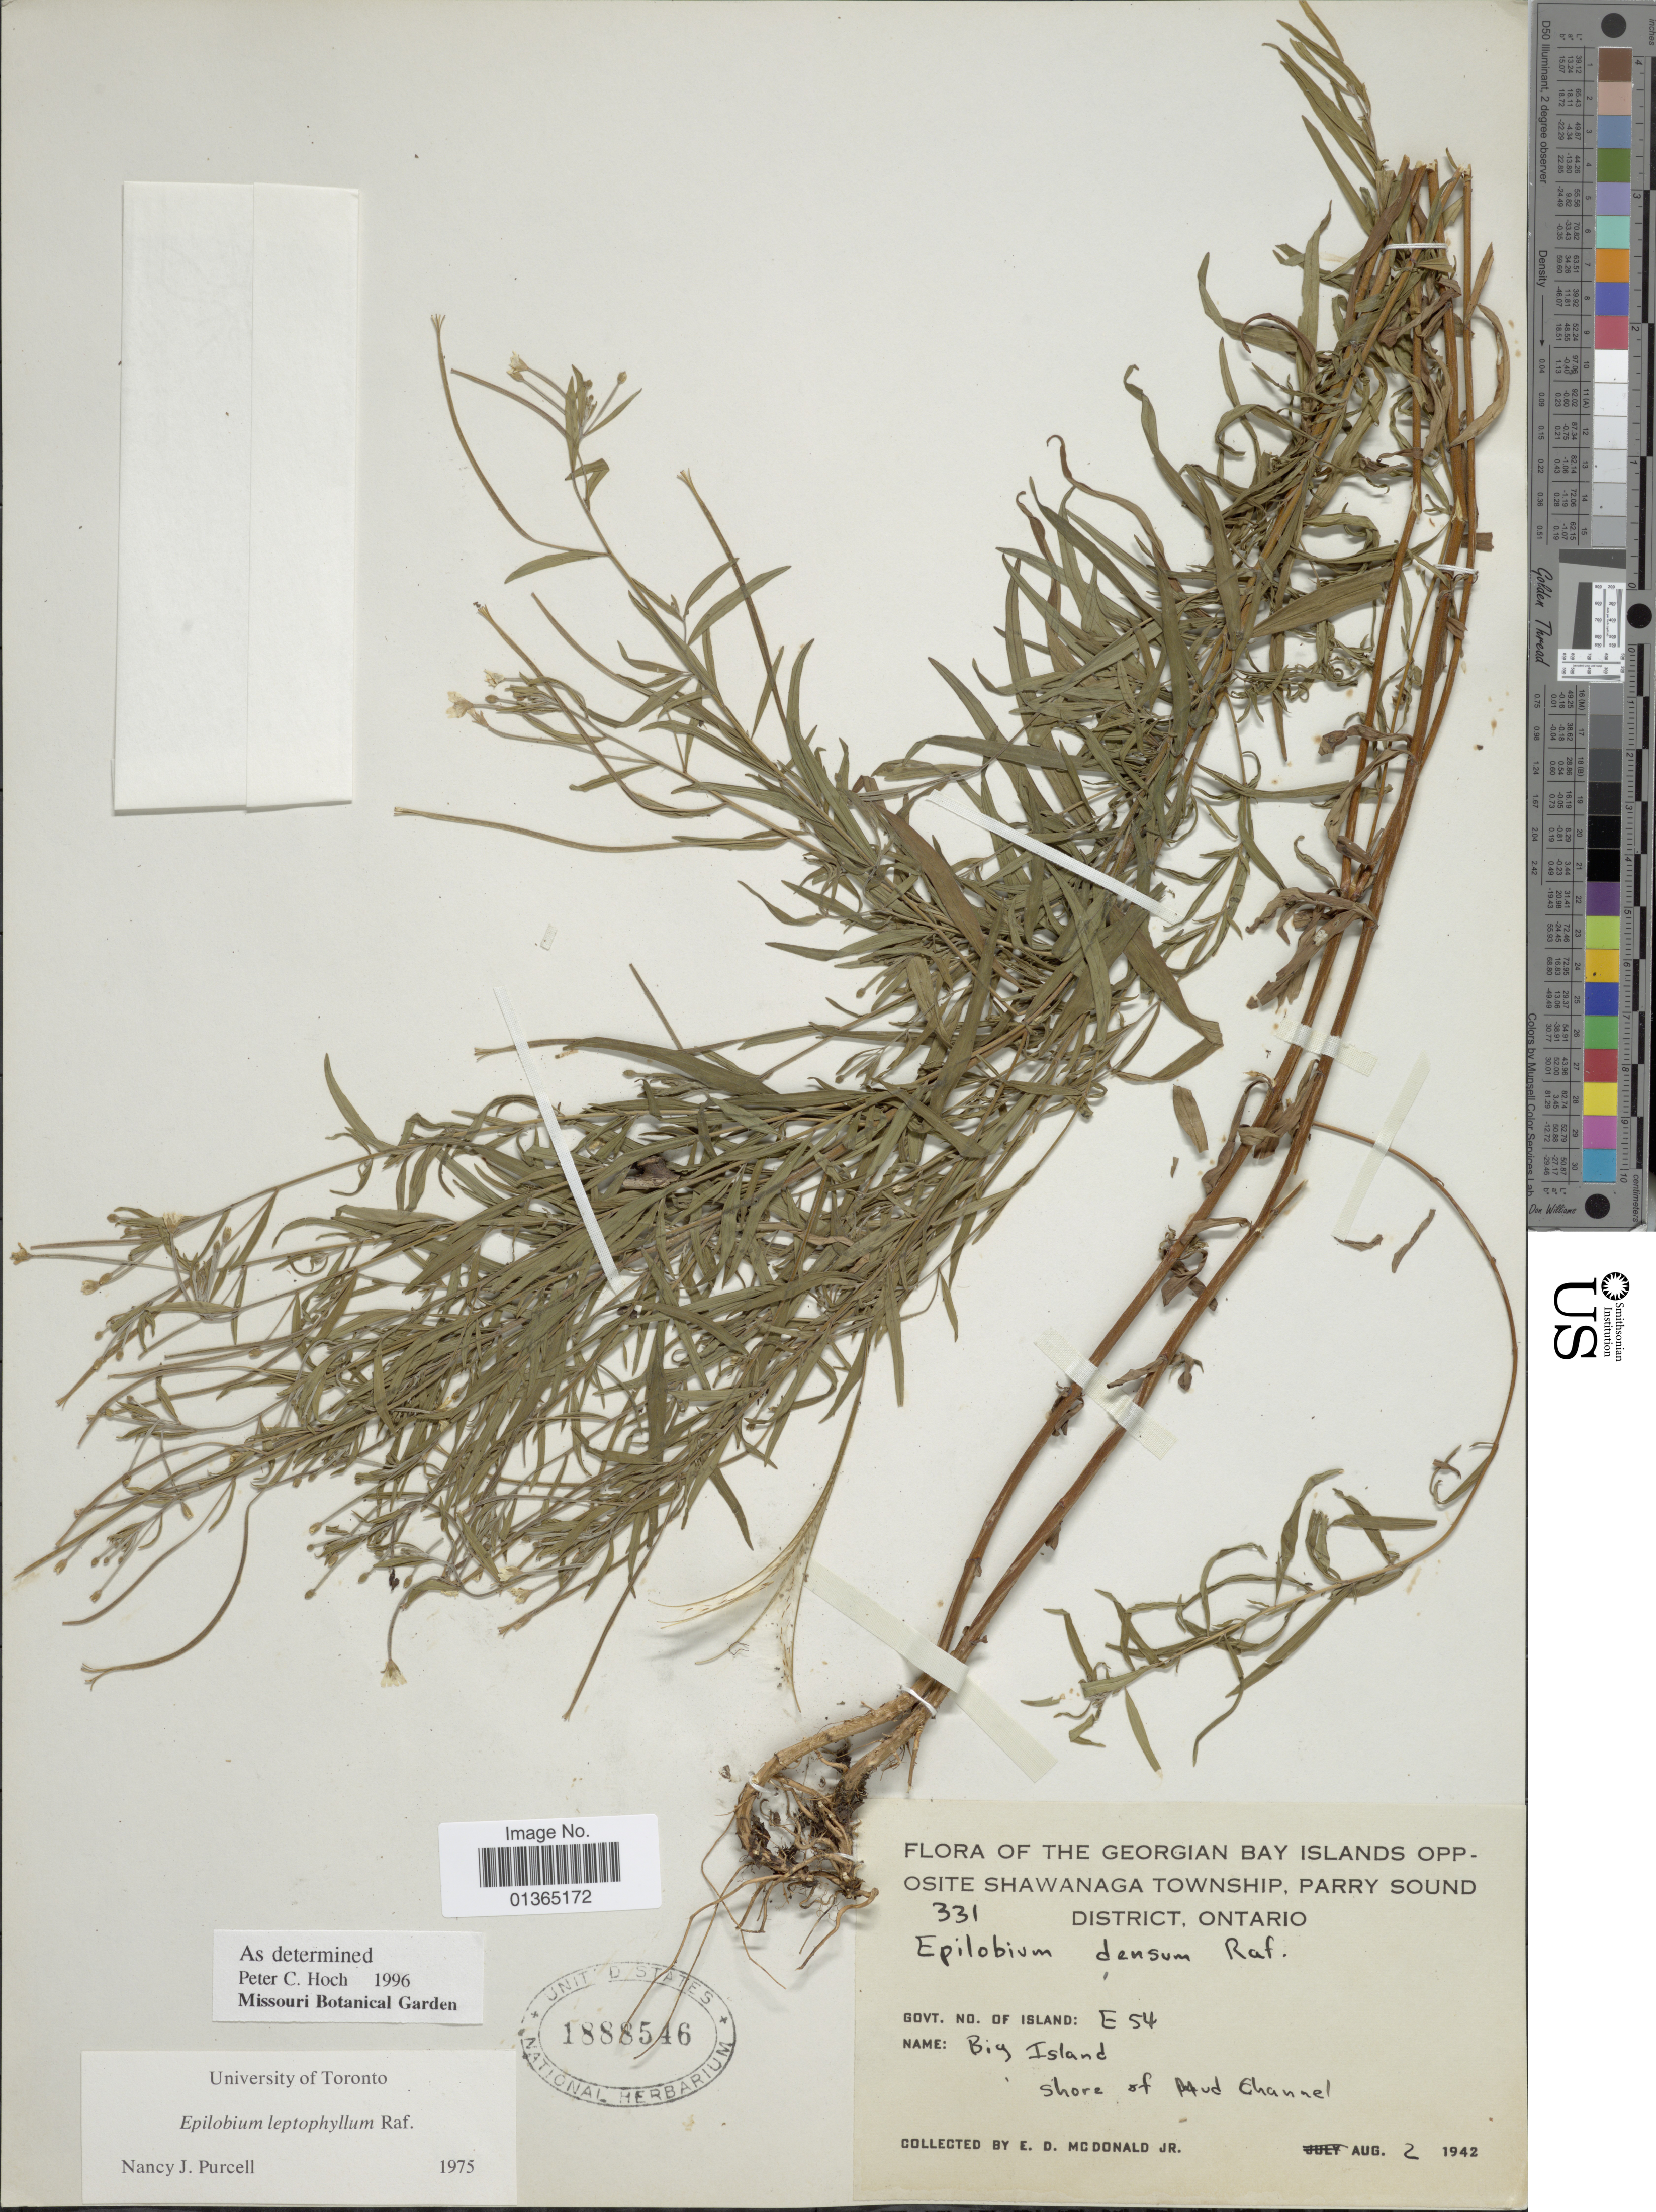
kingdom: Plantae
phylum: Tracheophyta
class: Magnoliopsida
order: Myrtales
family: Onagraceae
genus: Epilobium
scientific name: Epilobium leptophyllum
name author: Raf.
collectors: E. D. McDonald Jr.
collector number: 331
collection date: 1942-08-02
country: Canada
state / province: Ontario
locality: Georgian Bay Islands opposite Shawanaga Township, Parry Sound District. Govt. no. of island: E 54. Big Island, shore of Mud Channel.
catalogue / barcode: US 1888546